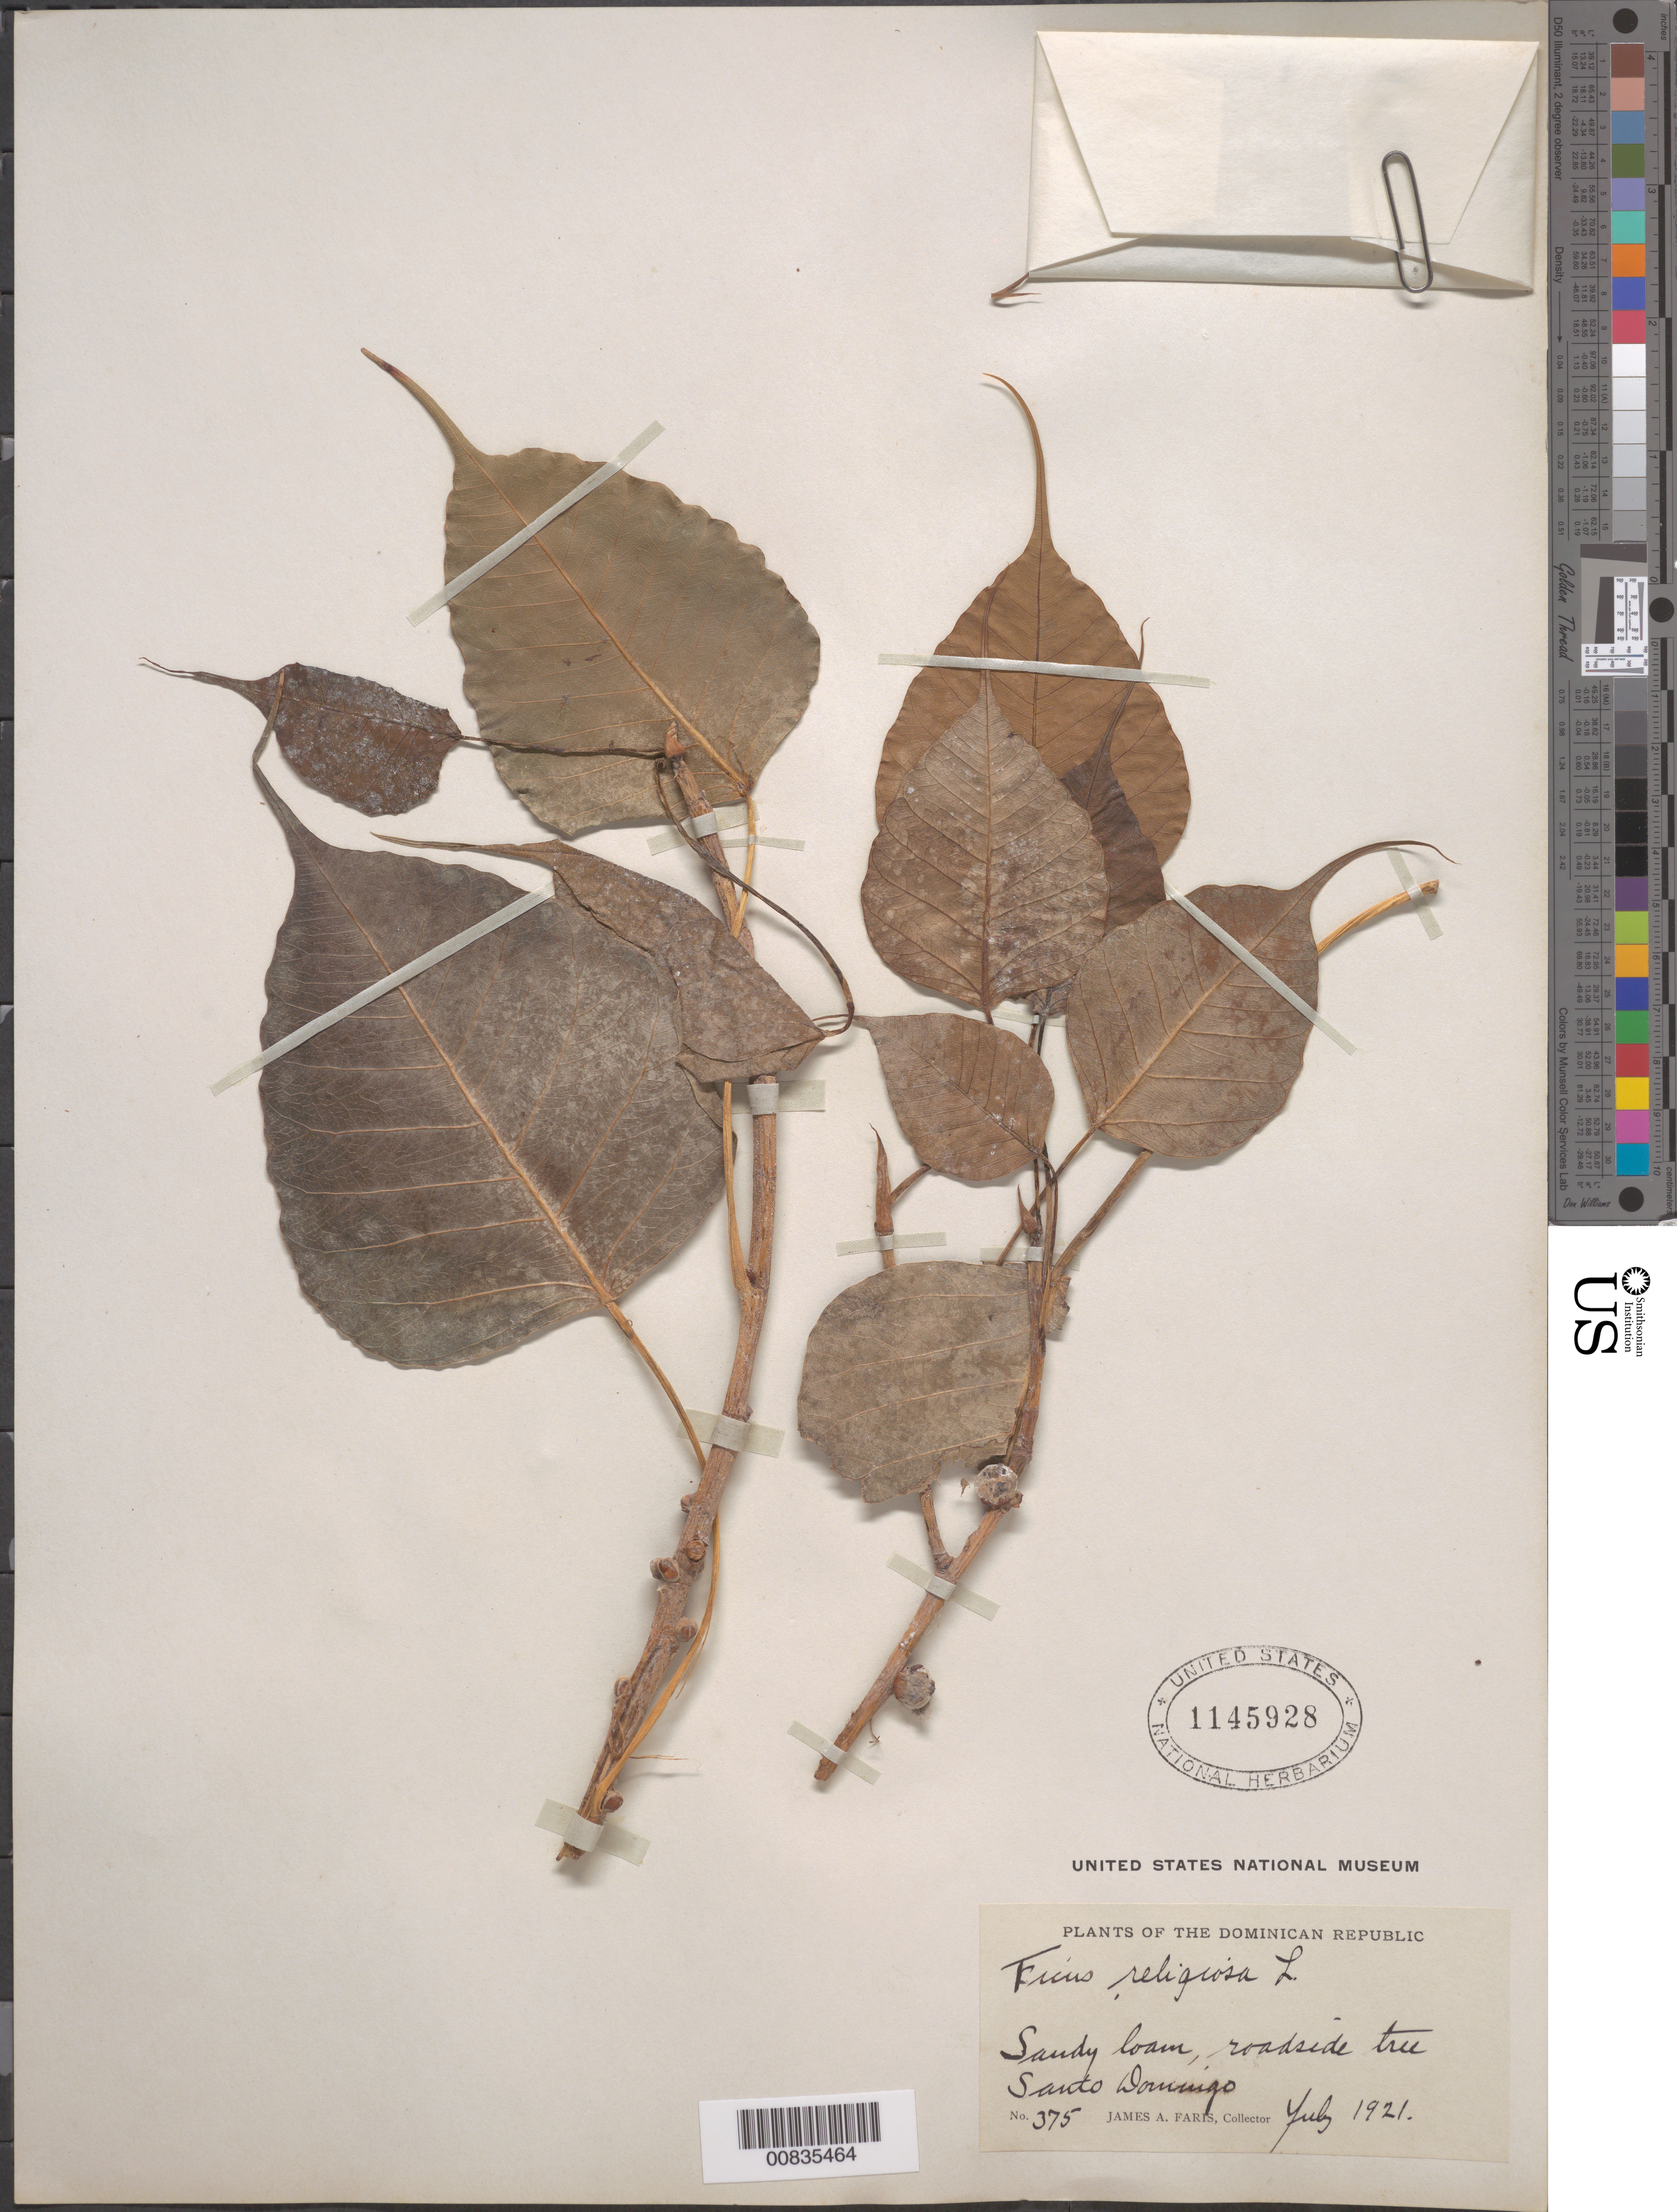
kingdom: Plantae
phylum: Tracheophyta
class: Magnoliopsida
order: Rosales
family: Moraceae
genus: Ficus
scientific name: Ficus religiosa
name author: L.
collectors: J. Faris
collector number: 375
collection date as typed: Jul 1921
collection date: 1921-07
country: Dominican Republic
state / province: San Cristóbal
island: Hispaniola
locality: Roadside, Santo Domingo.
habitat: Sandy loam.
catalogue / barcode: US 1145928